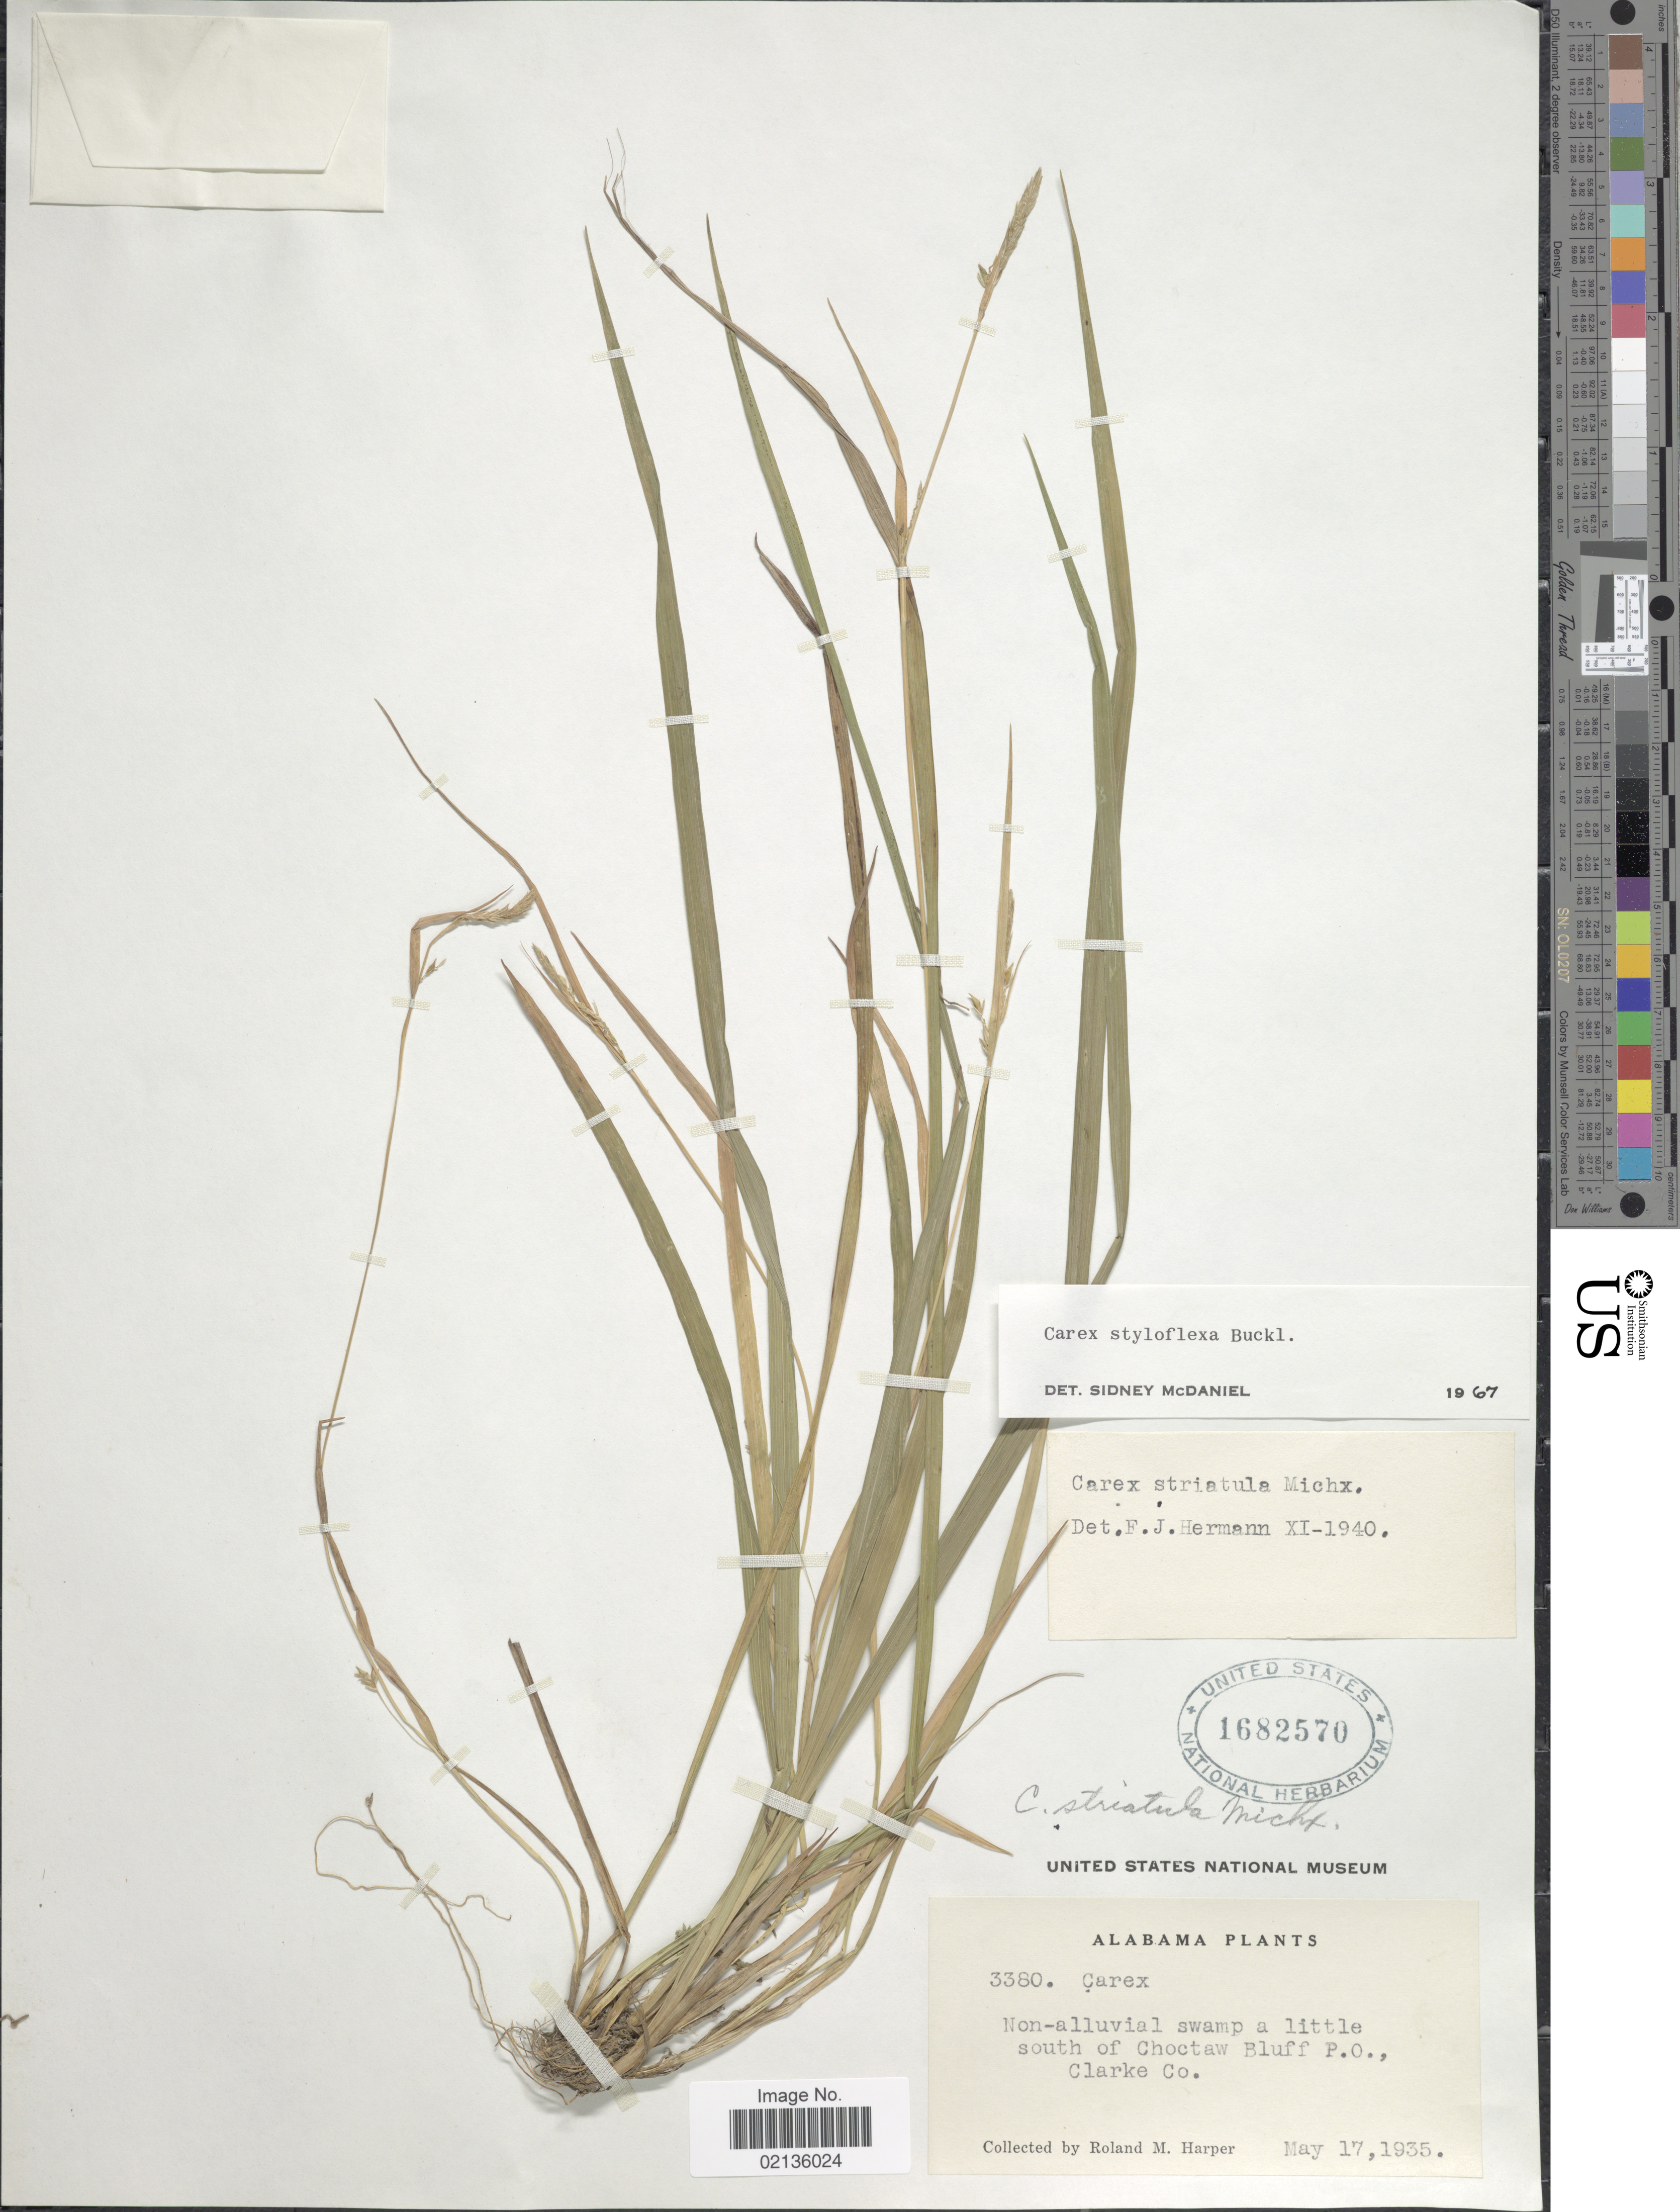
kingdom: Plantae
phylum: Tracheophyta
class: Liliopsida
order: Poales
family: Cyperaceae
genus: Carex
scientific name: Carex styloflexa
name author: Buckley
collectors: R. M. Harper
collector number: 3380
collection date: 1935-05-17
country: United States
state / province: Alabama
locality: a little south of Choctaw Bluff P.O., Clarke Co.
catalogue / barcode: US 1682570